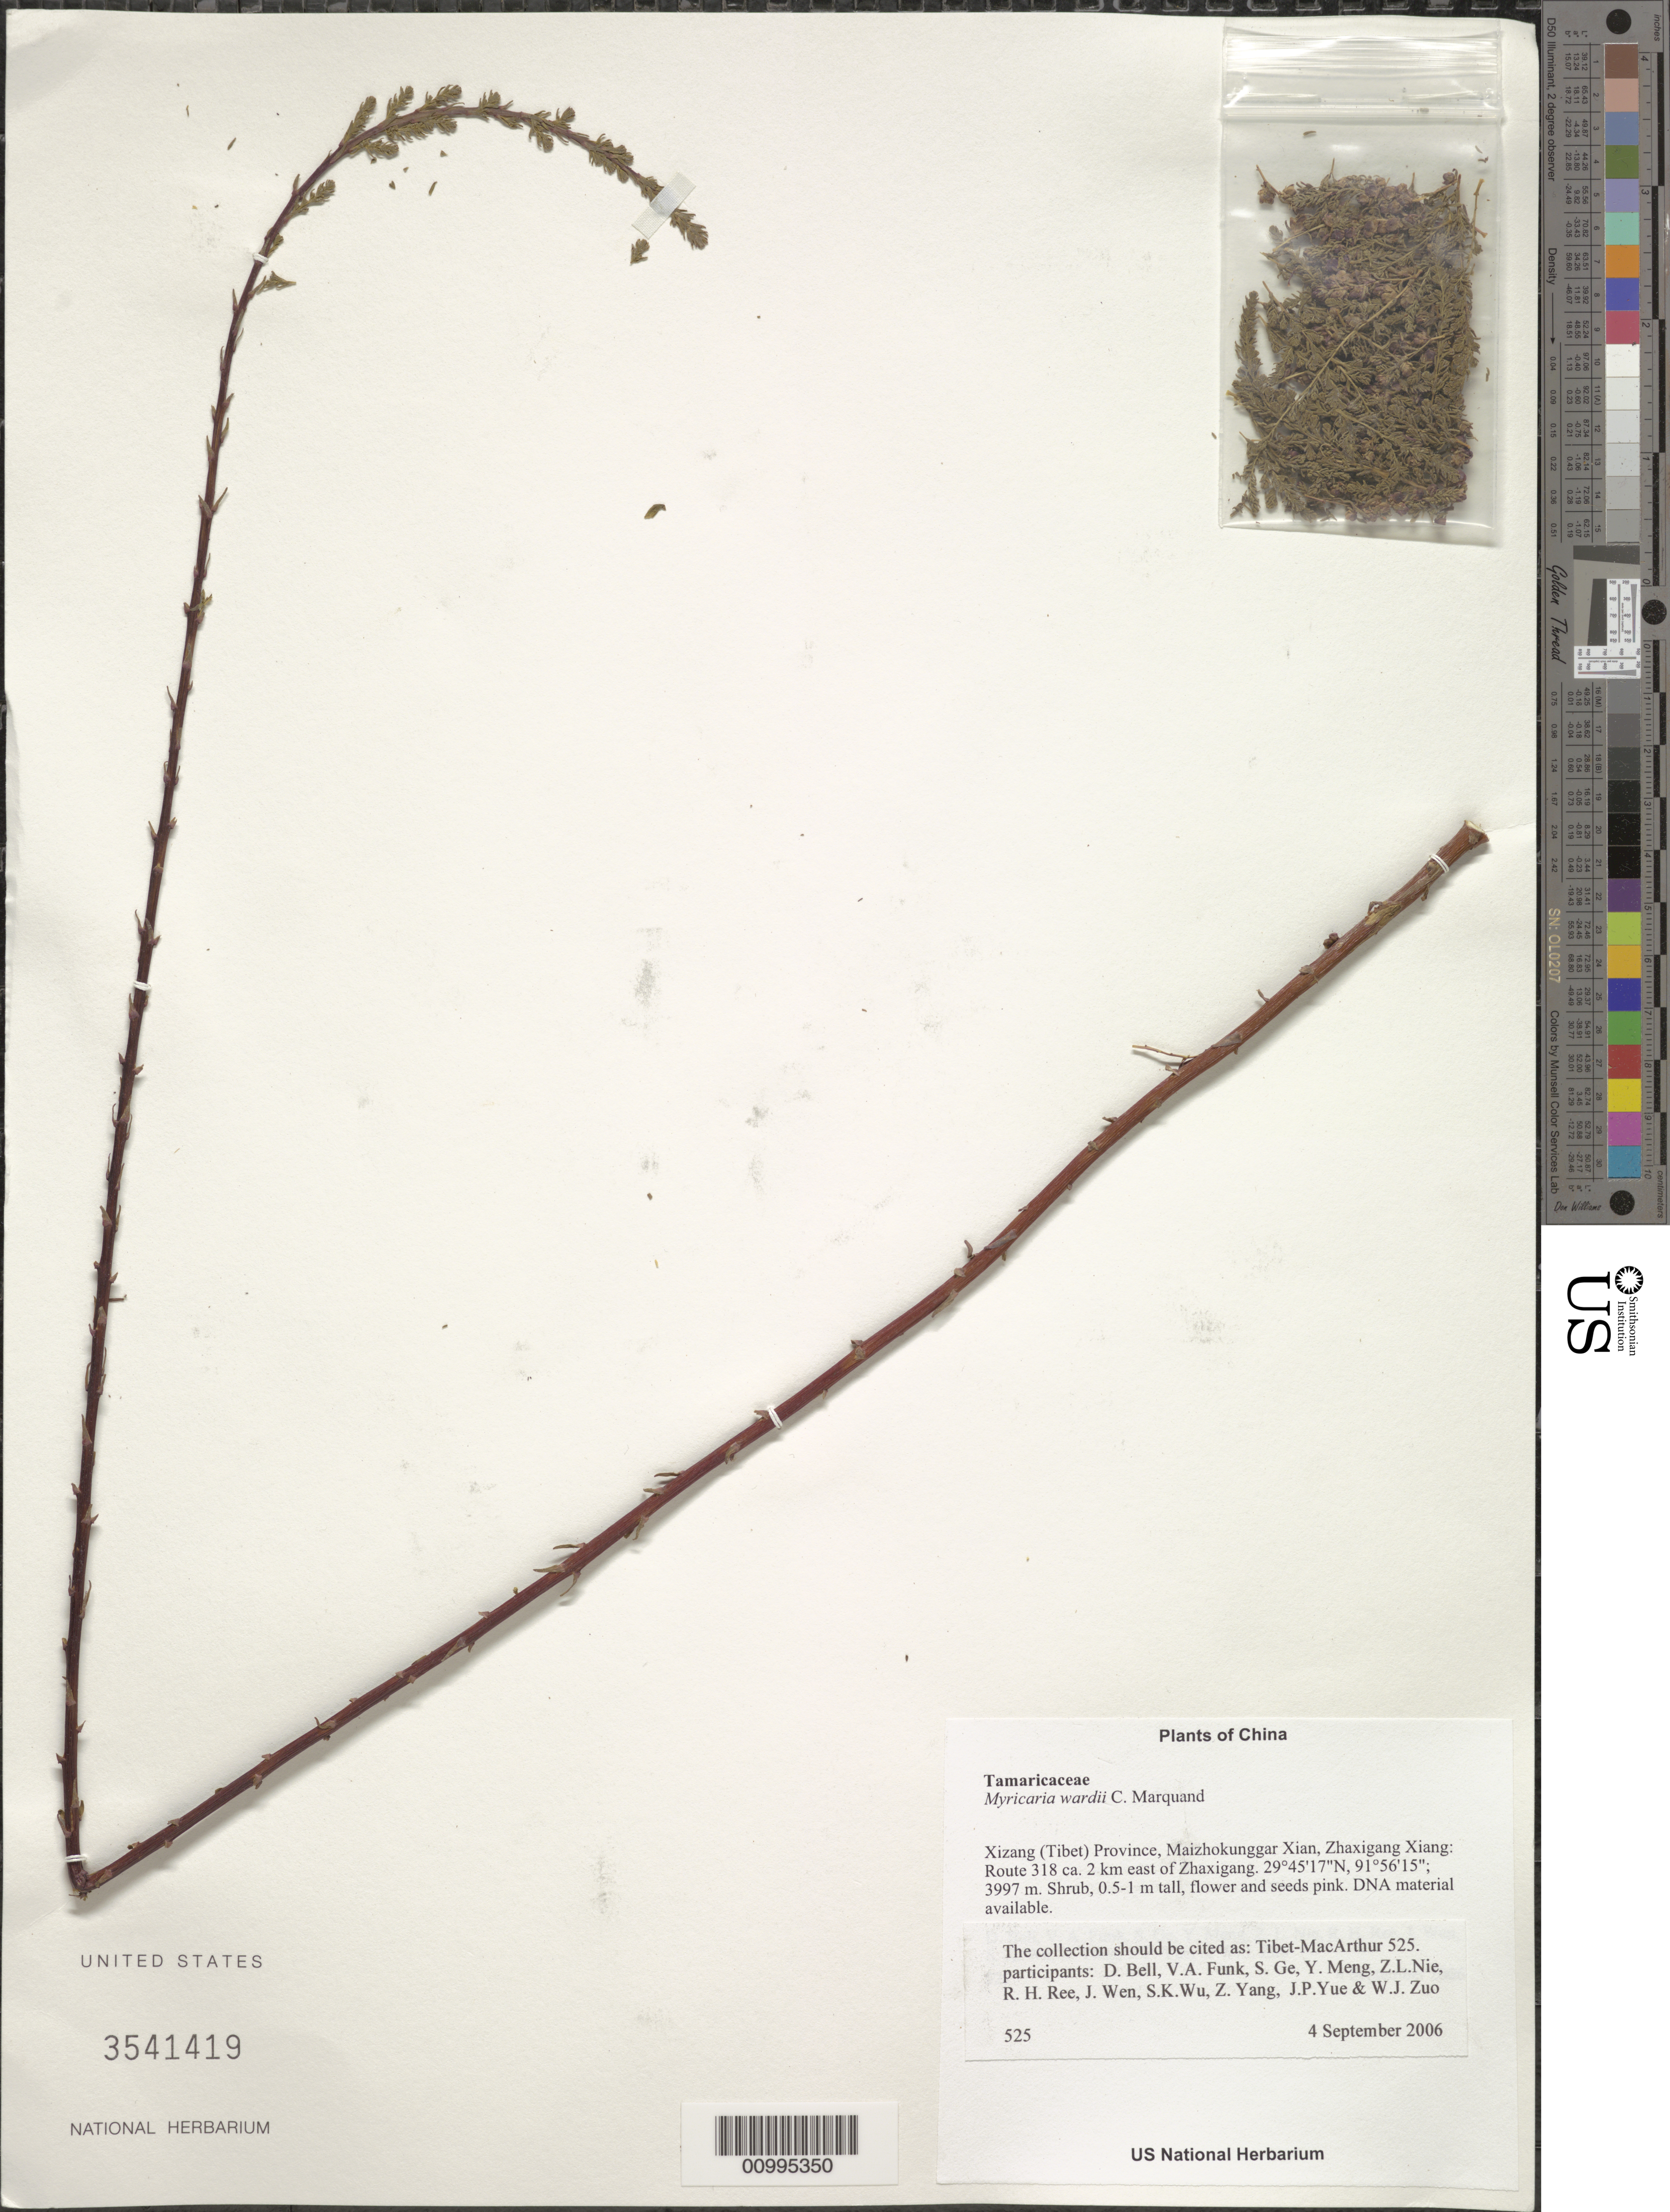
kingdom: Plantae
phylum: Tracheophyta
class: Magnoliopsida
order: Caryophyllales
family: Tamaricaceae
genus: Myricaria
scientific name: Myricaria wardii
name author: C. Marquand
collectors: Tibet-MacArthur, D. A. Bell, V. Funk, S. Ge, Y. Meng, Z. Nie, R. Ree, J. Wen, S. K. Wu, Z. Yang, J. Yue & W. Zuo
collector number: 525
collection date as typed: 04 Sep 2006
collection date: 2006-09-04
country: China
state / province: Xizang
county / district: Maizhokunggar Xian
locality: Zhaxigang Xiang. Route 318 ca. 2 km east of Zhaxigang.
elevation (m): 3997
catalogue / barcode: US 3541419